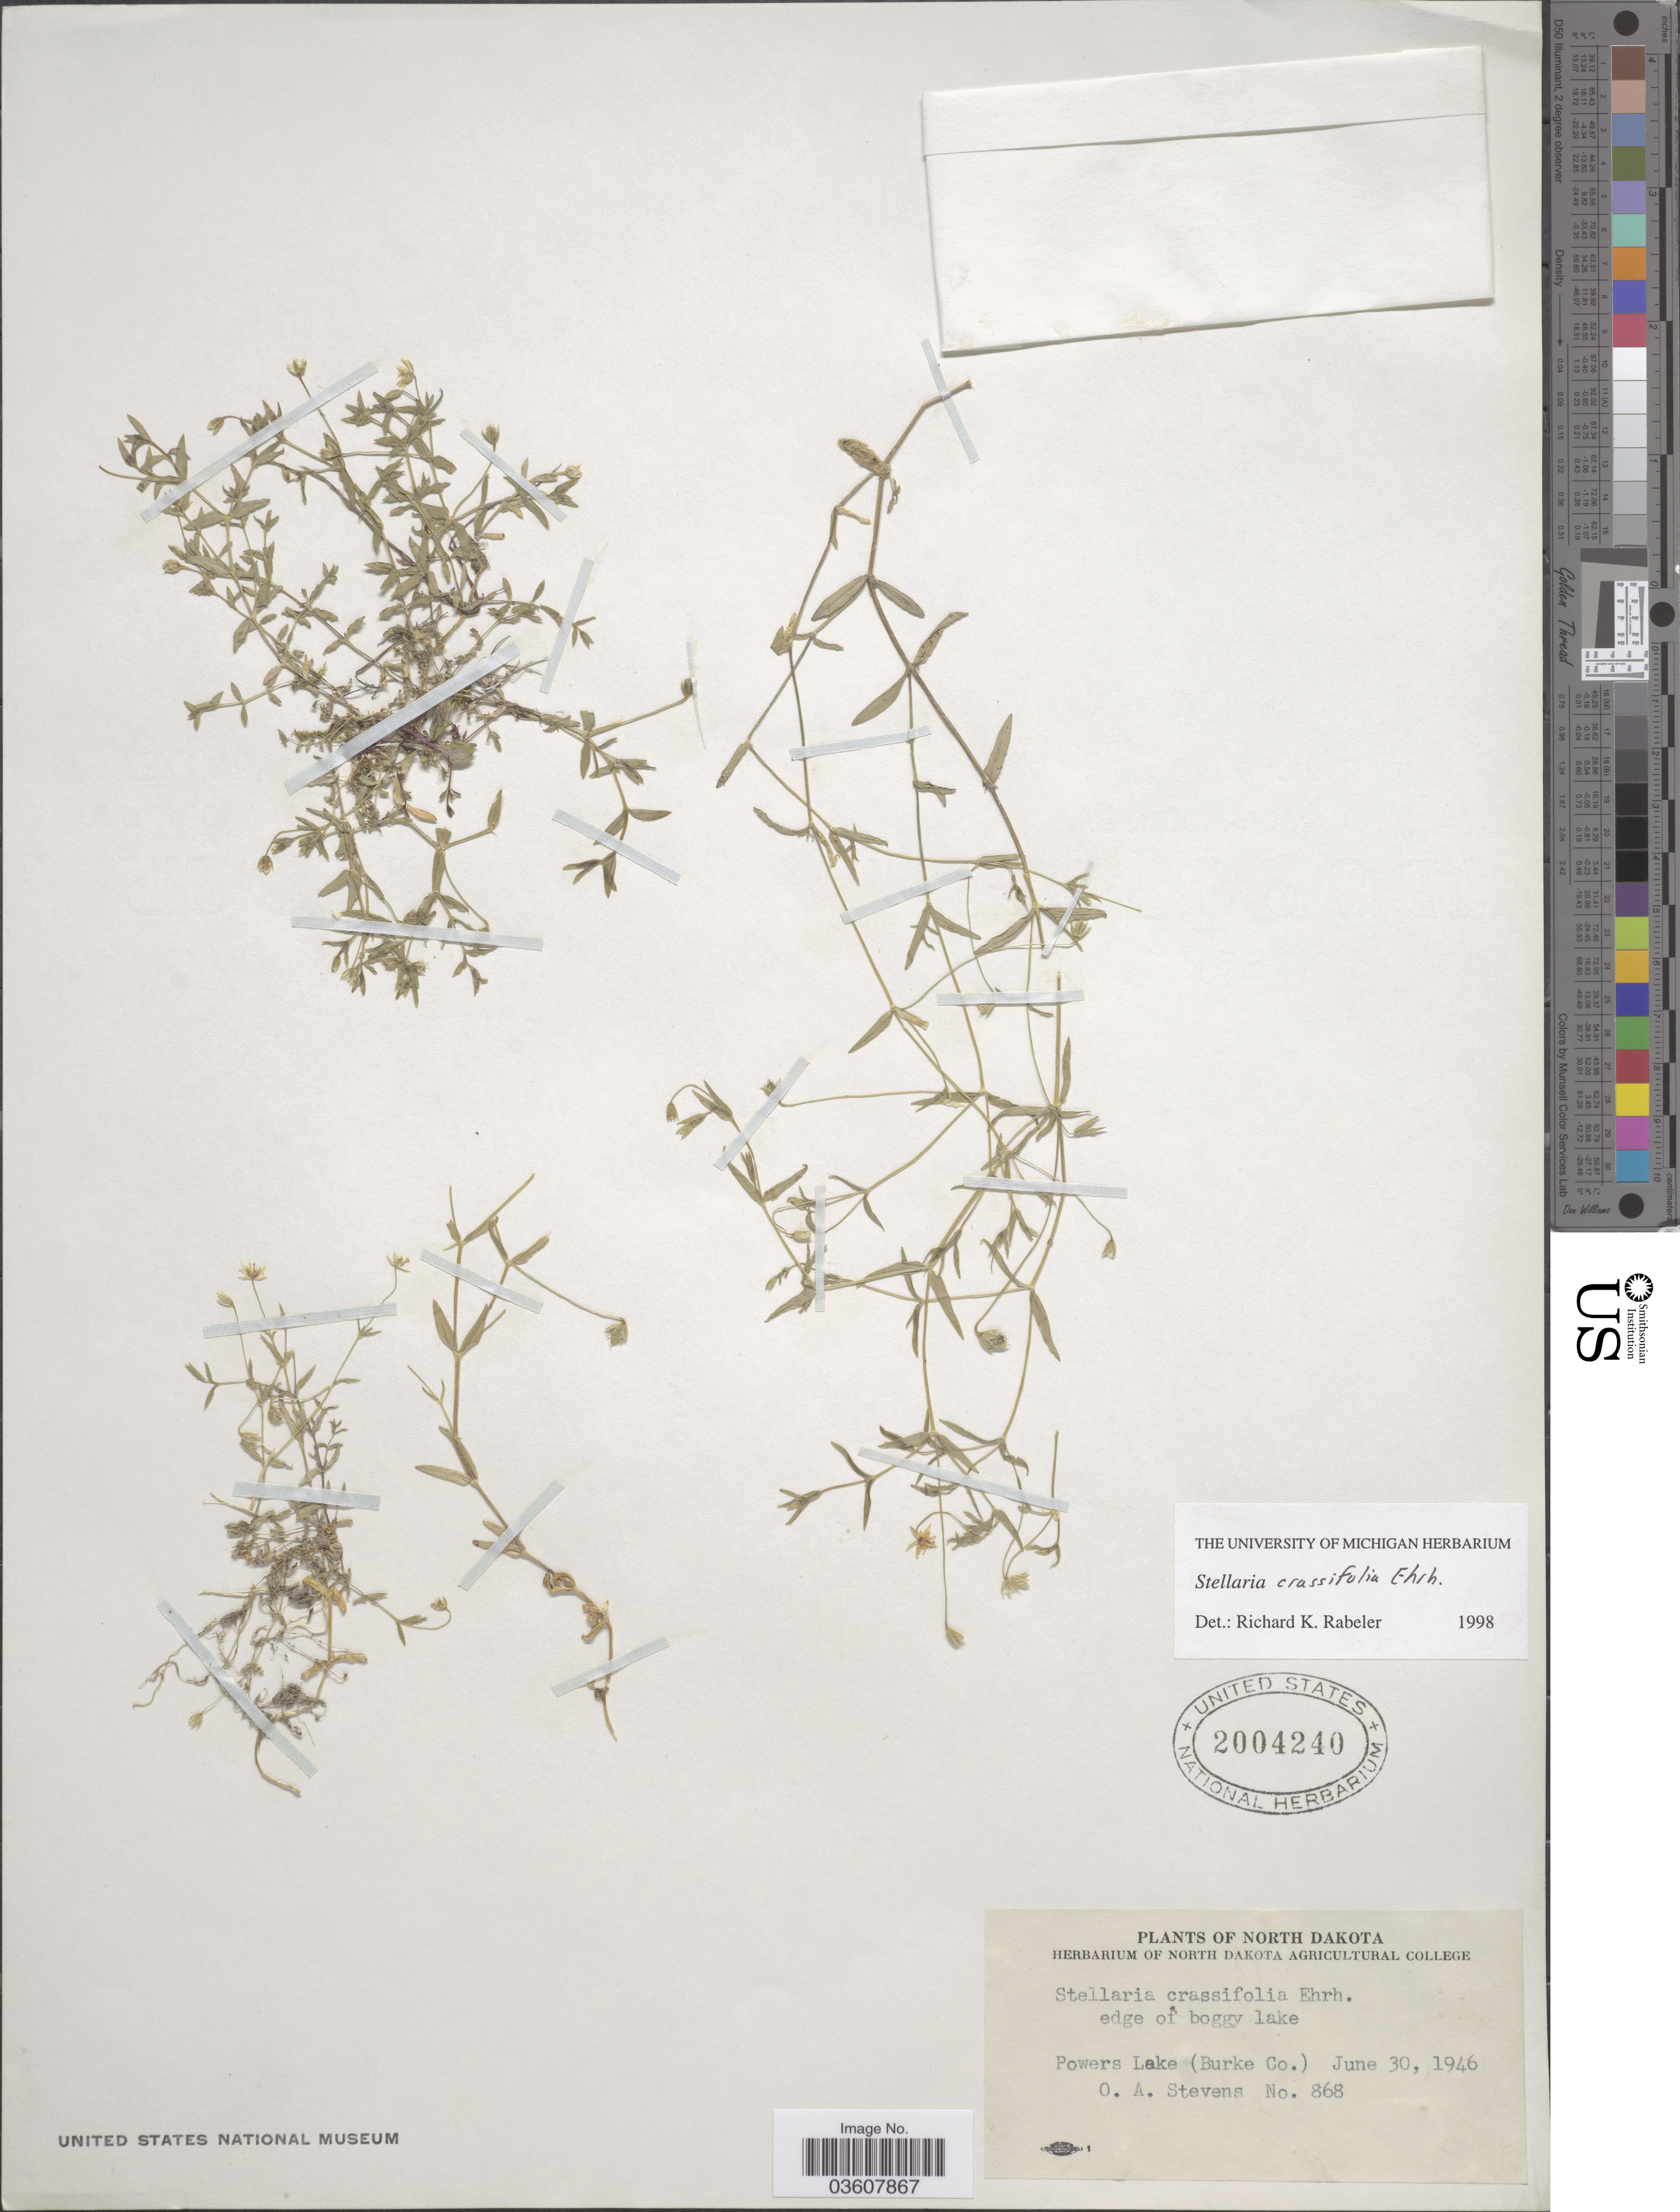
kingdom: Plantae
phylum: Tracheophyta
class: Magnoliopsida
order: Caryophyllales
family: Caryophyllaceae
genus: Stellaria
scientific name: Stellaria crassifolia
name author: Ehrh.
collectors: O. A. Stevens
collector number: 868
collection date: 1946-06-30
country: United States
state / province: North Dakota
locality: Powers Lake (Burke Co.).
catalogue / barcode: US 2004240